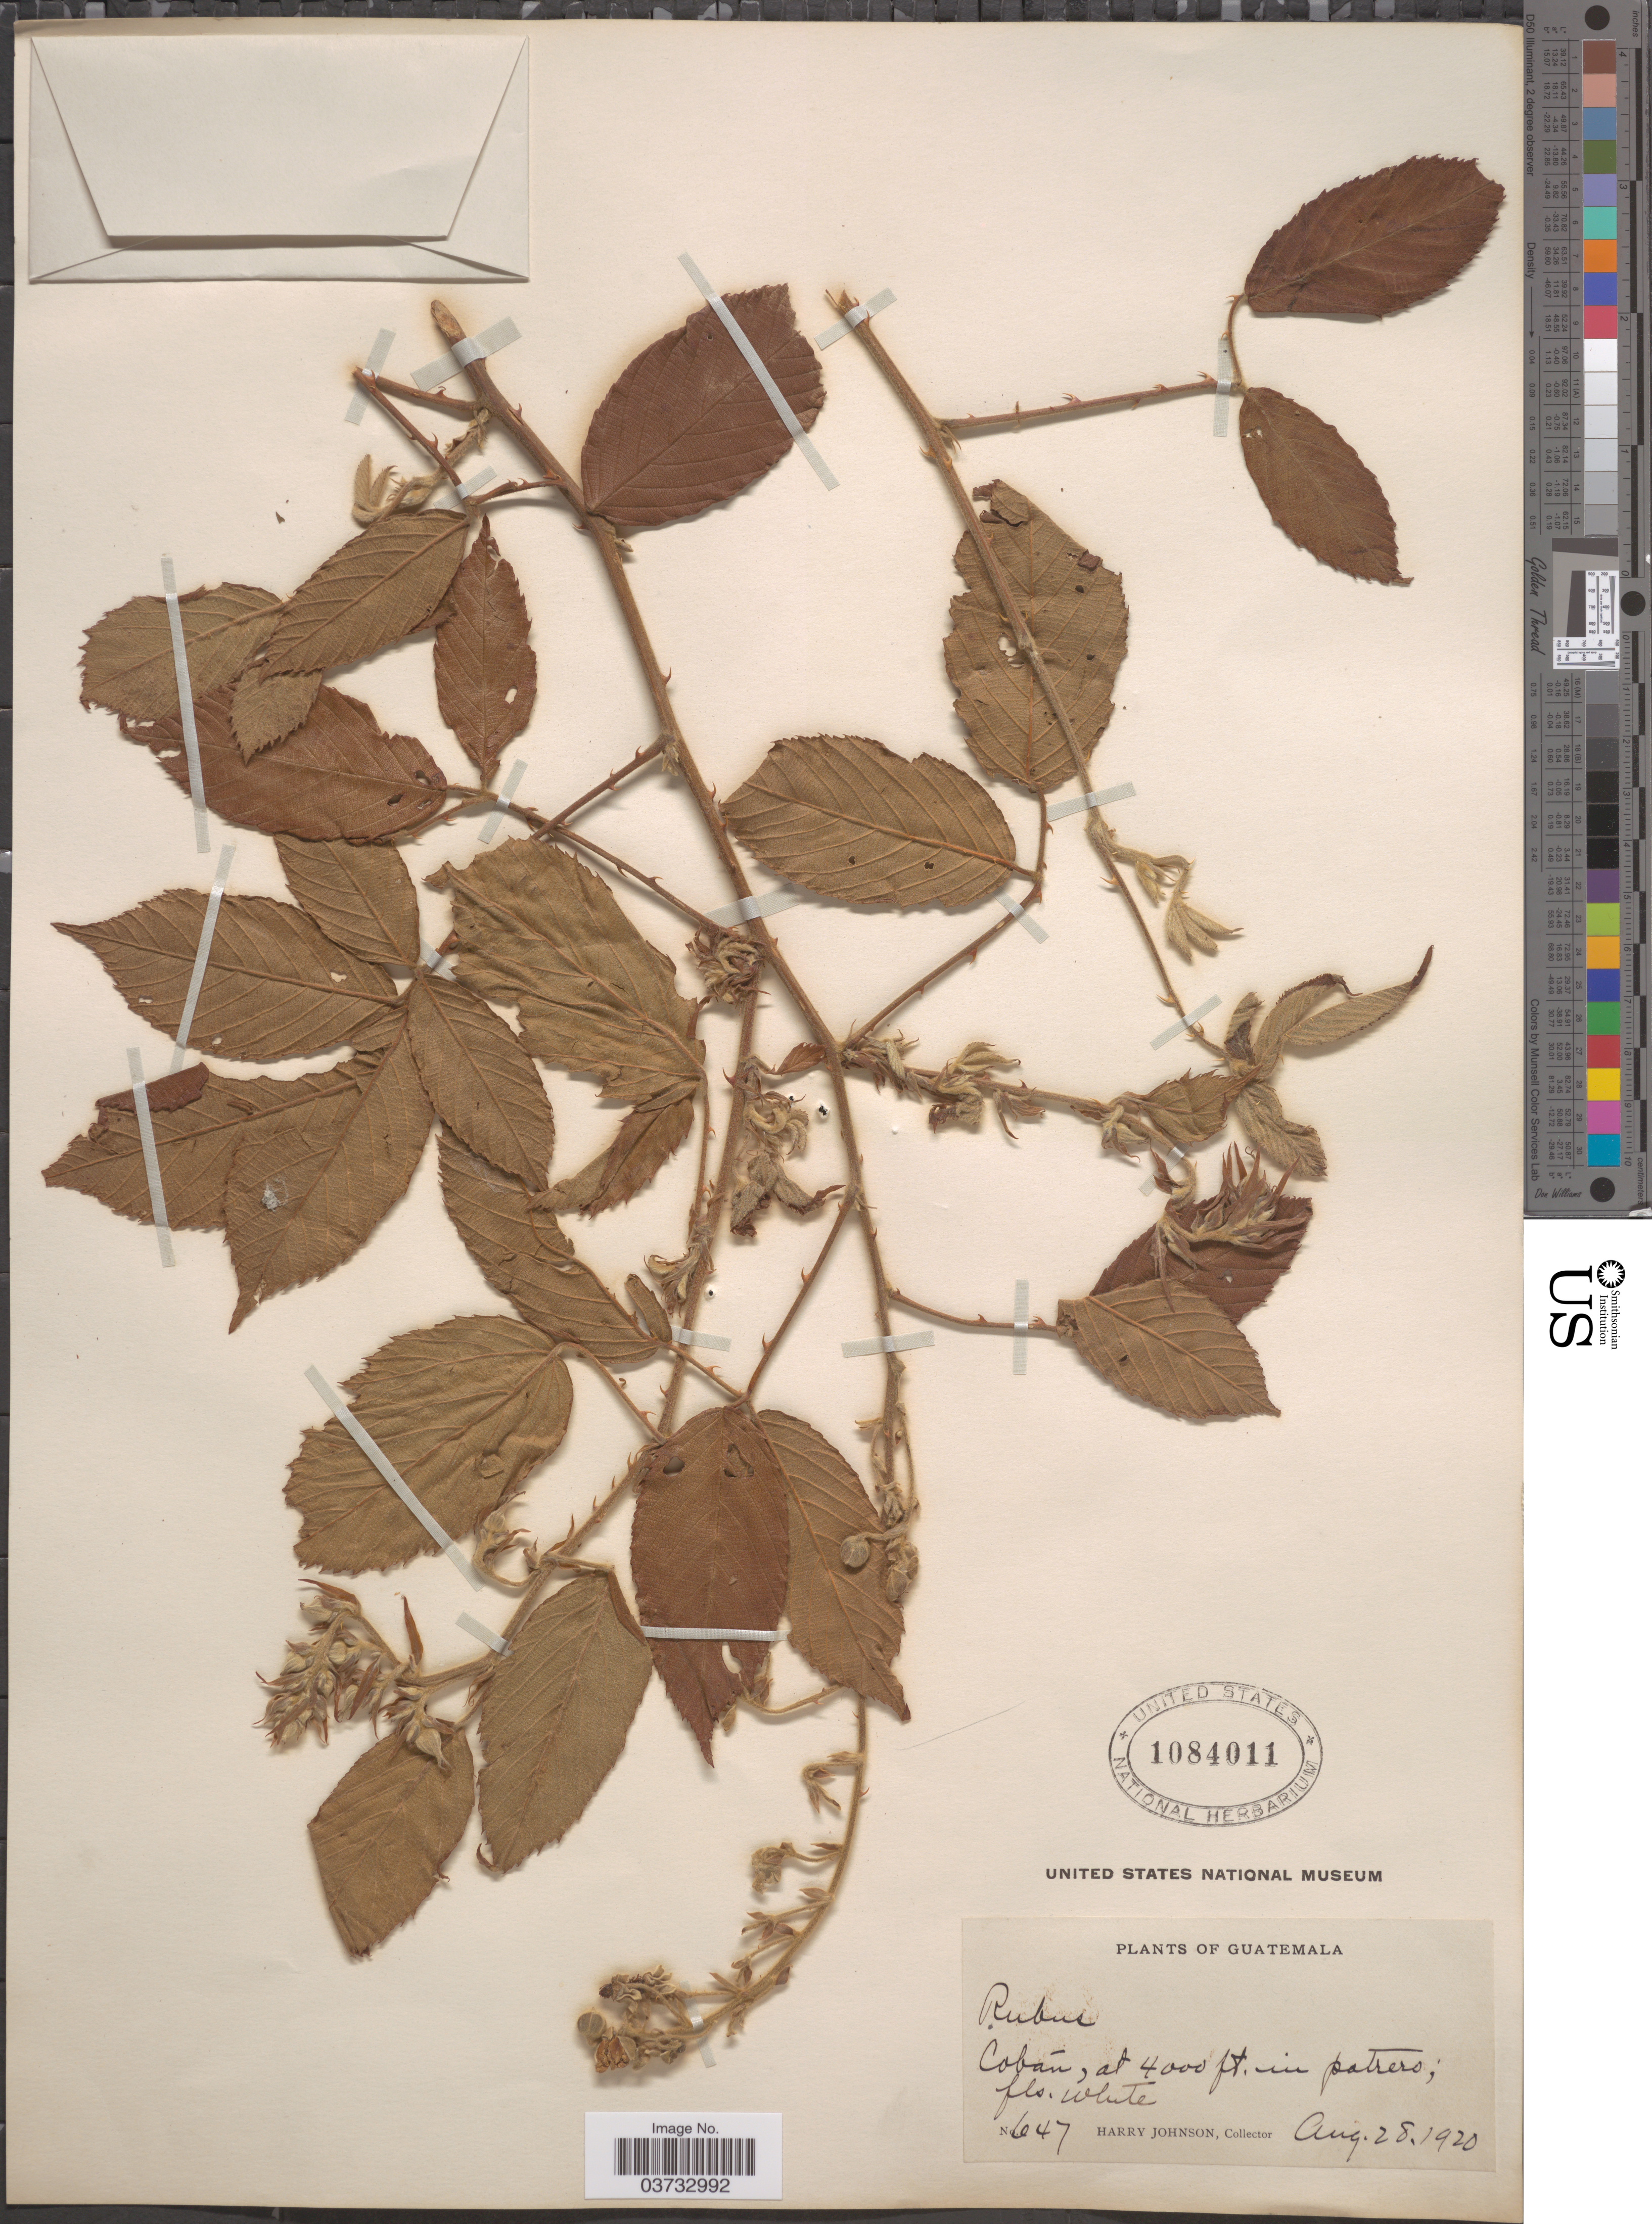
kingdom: Plantae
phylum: Tracheophyta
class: Magnoliopsida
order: Rosales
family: Rosaceae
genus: Rubus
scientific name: Rubus sapidus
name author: Schltdl.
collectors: H. Johnson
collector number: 647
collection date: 1920-08-28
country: Guatemala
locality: Cobán, in patrero.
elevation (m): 1219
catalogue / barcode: US 1084011